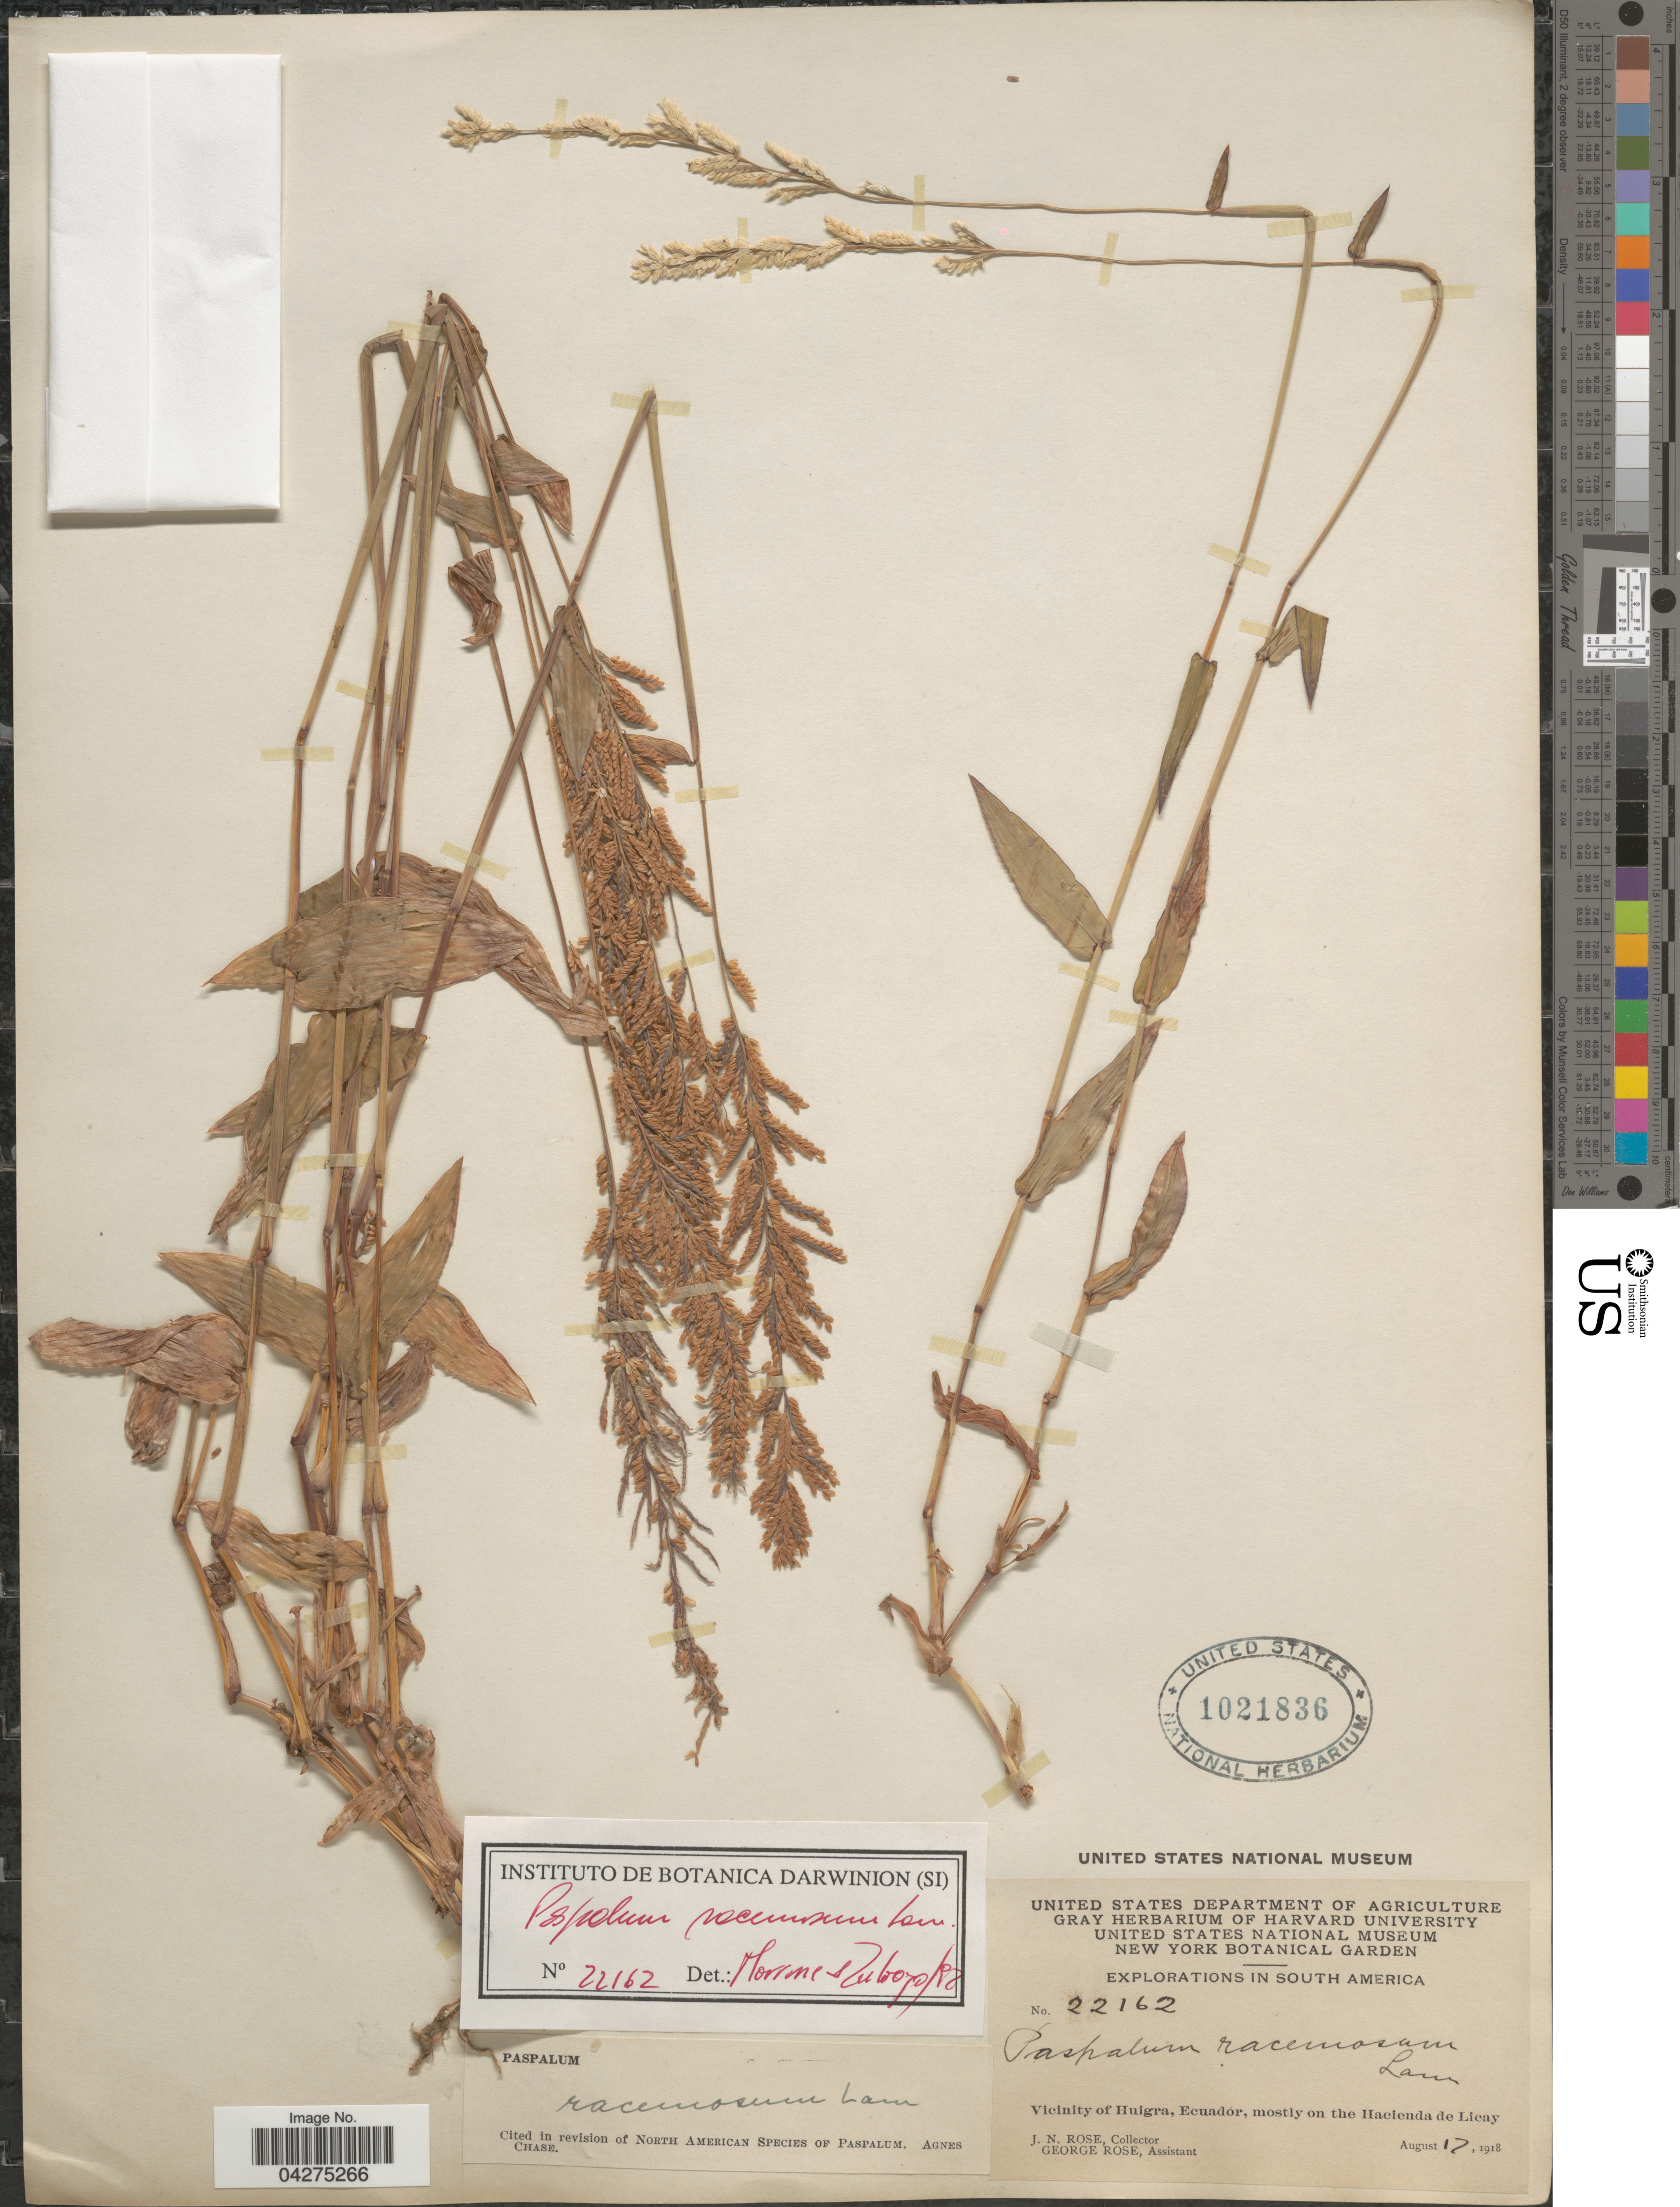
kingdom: Plantae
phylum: Tracheophyta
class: Liliopsida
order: Poales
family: Poaceae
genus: Paspalum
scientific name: Paspalum racemosum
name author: Lam.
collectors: J. N. Rose & G. Rose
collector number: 22162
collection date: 1918-08-17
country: Ecuador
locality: Explorations in South America. Vicinity of Huigra, mostly on the Hacienda de Licay.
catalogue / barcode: US 1021836